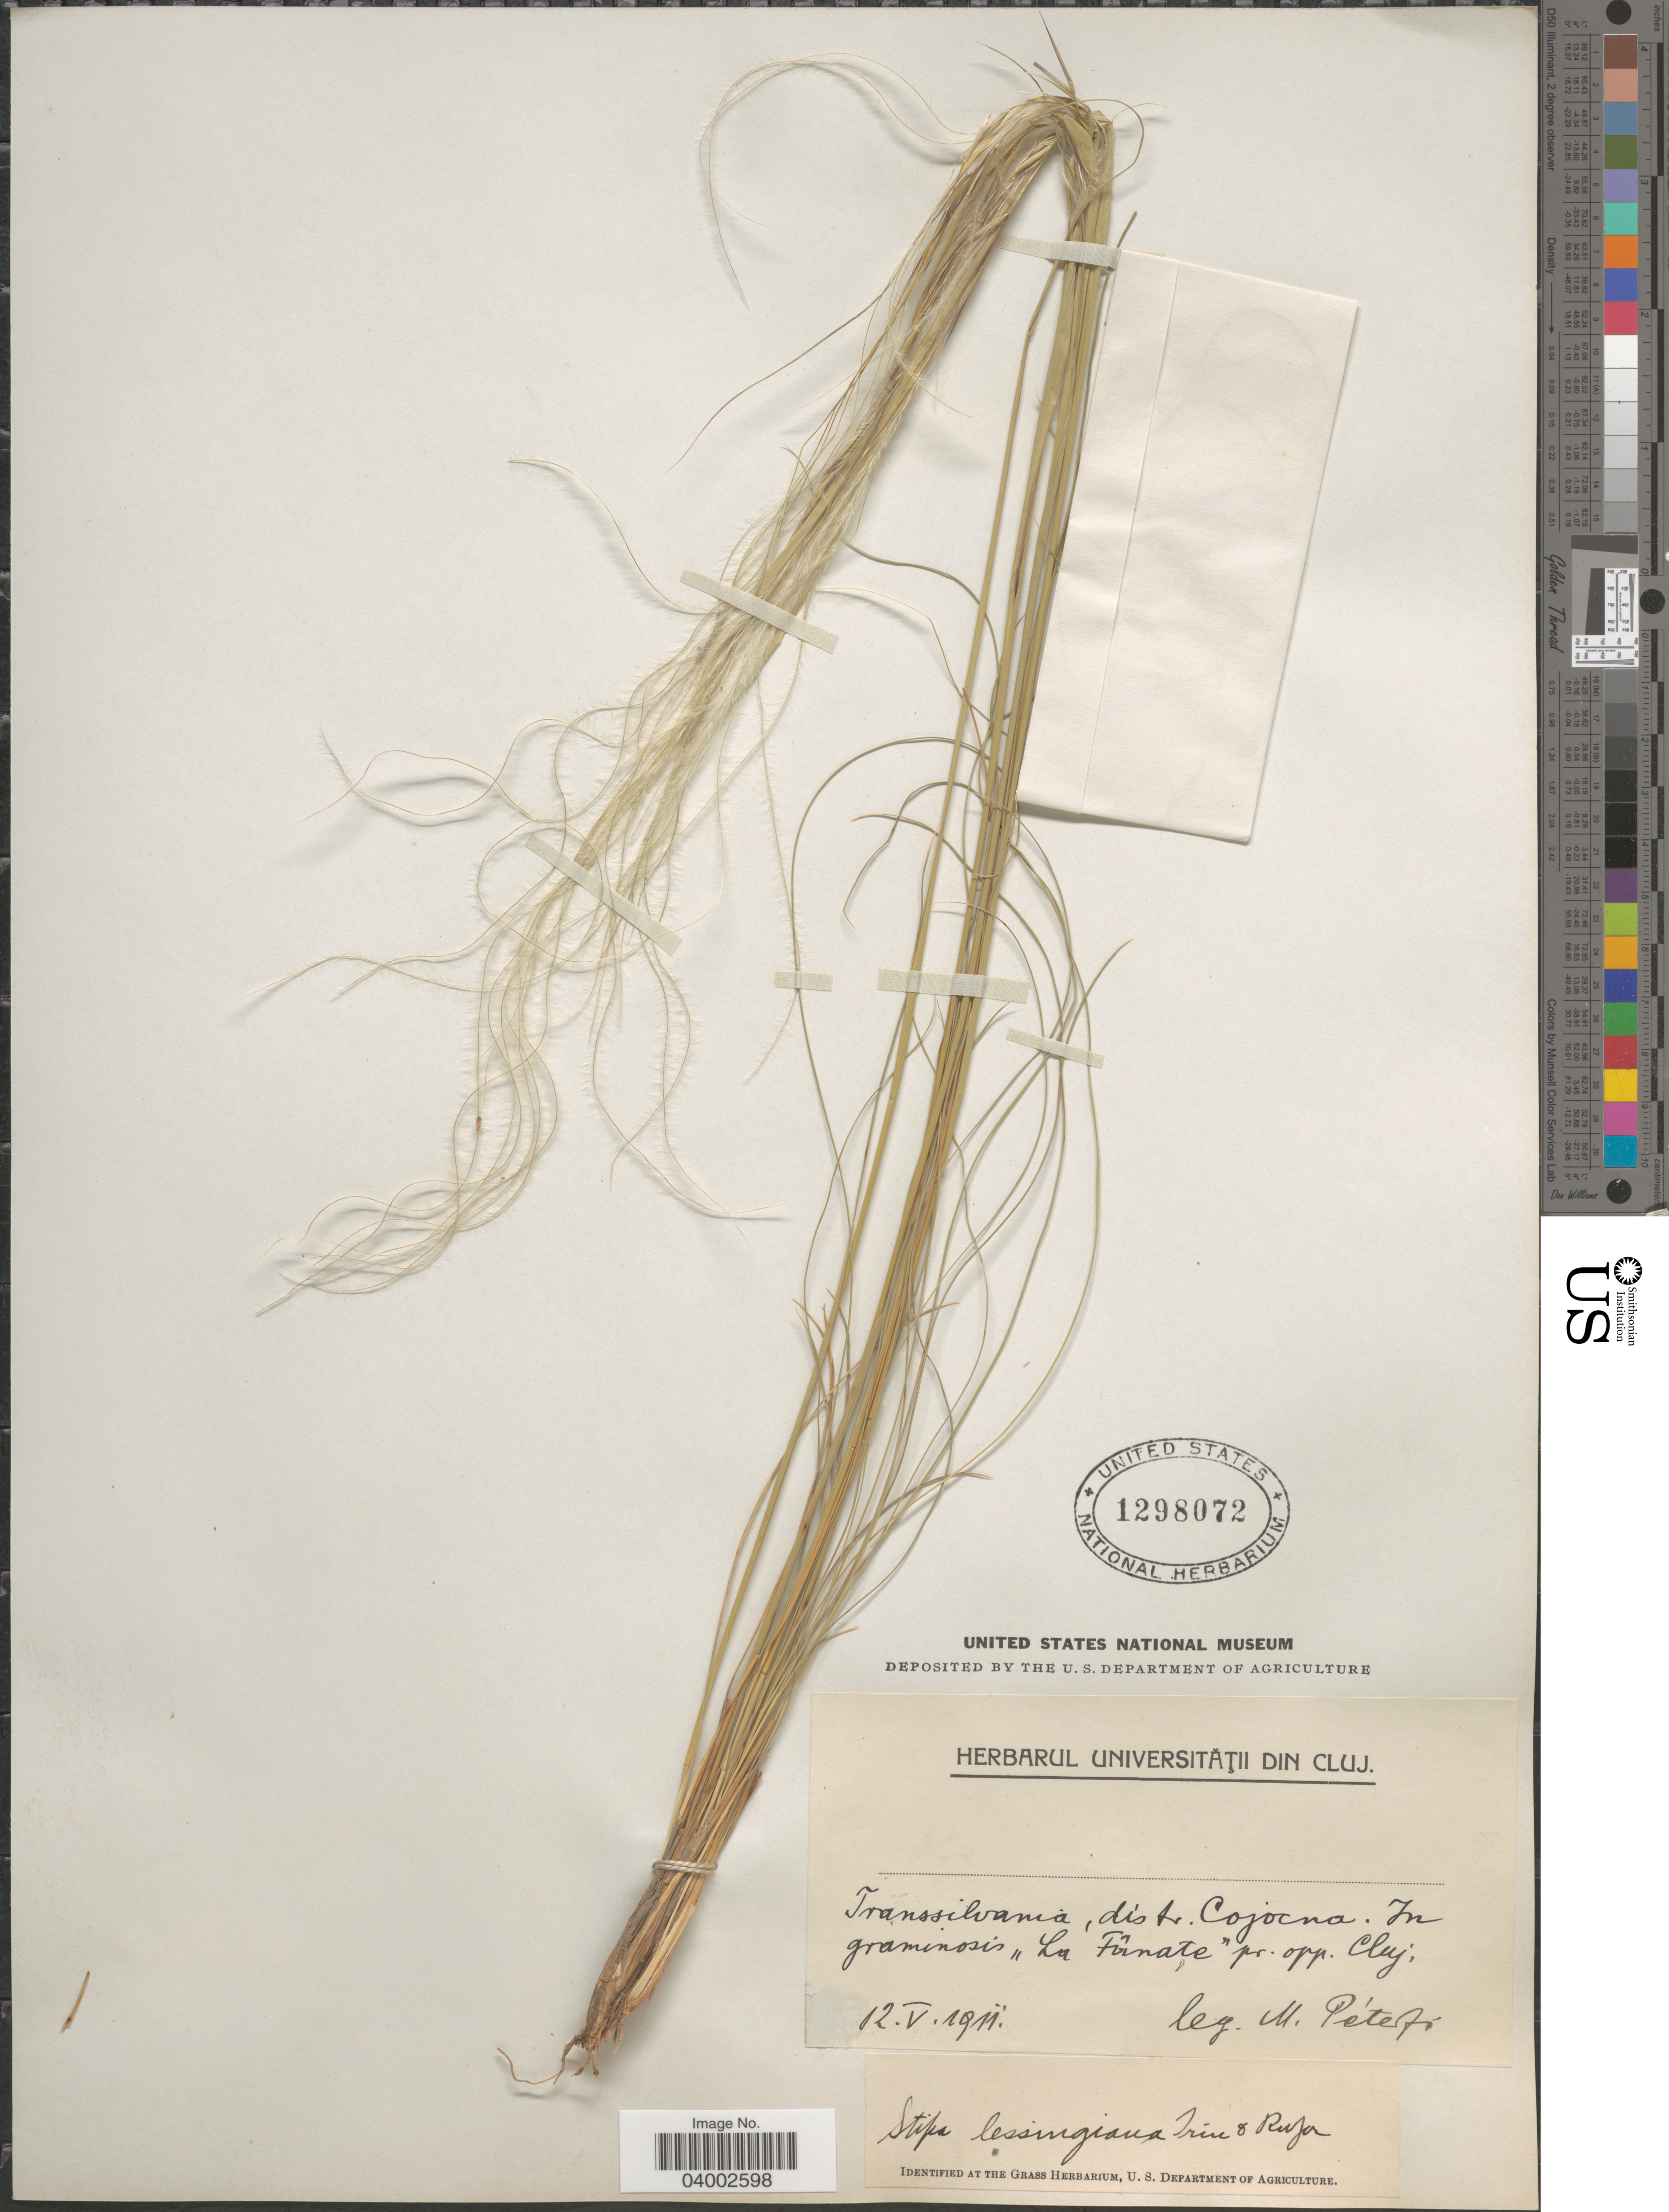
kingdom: Plantae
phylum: Tracheophyta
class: Liliopsida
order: Poales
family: Poaceae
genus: Stipa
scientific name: Stipa lessingiana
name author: Trin. & Rupr.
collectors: M. Péterfi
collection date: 1911-05-12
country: Romania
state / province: Cluj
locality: Transsilvania, distr. Cojocna. In graminosis "La Fânate" pr. opp. Cluj.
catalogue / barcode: US 1298072